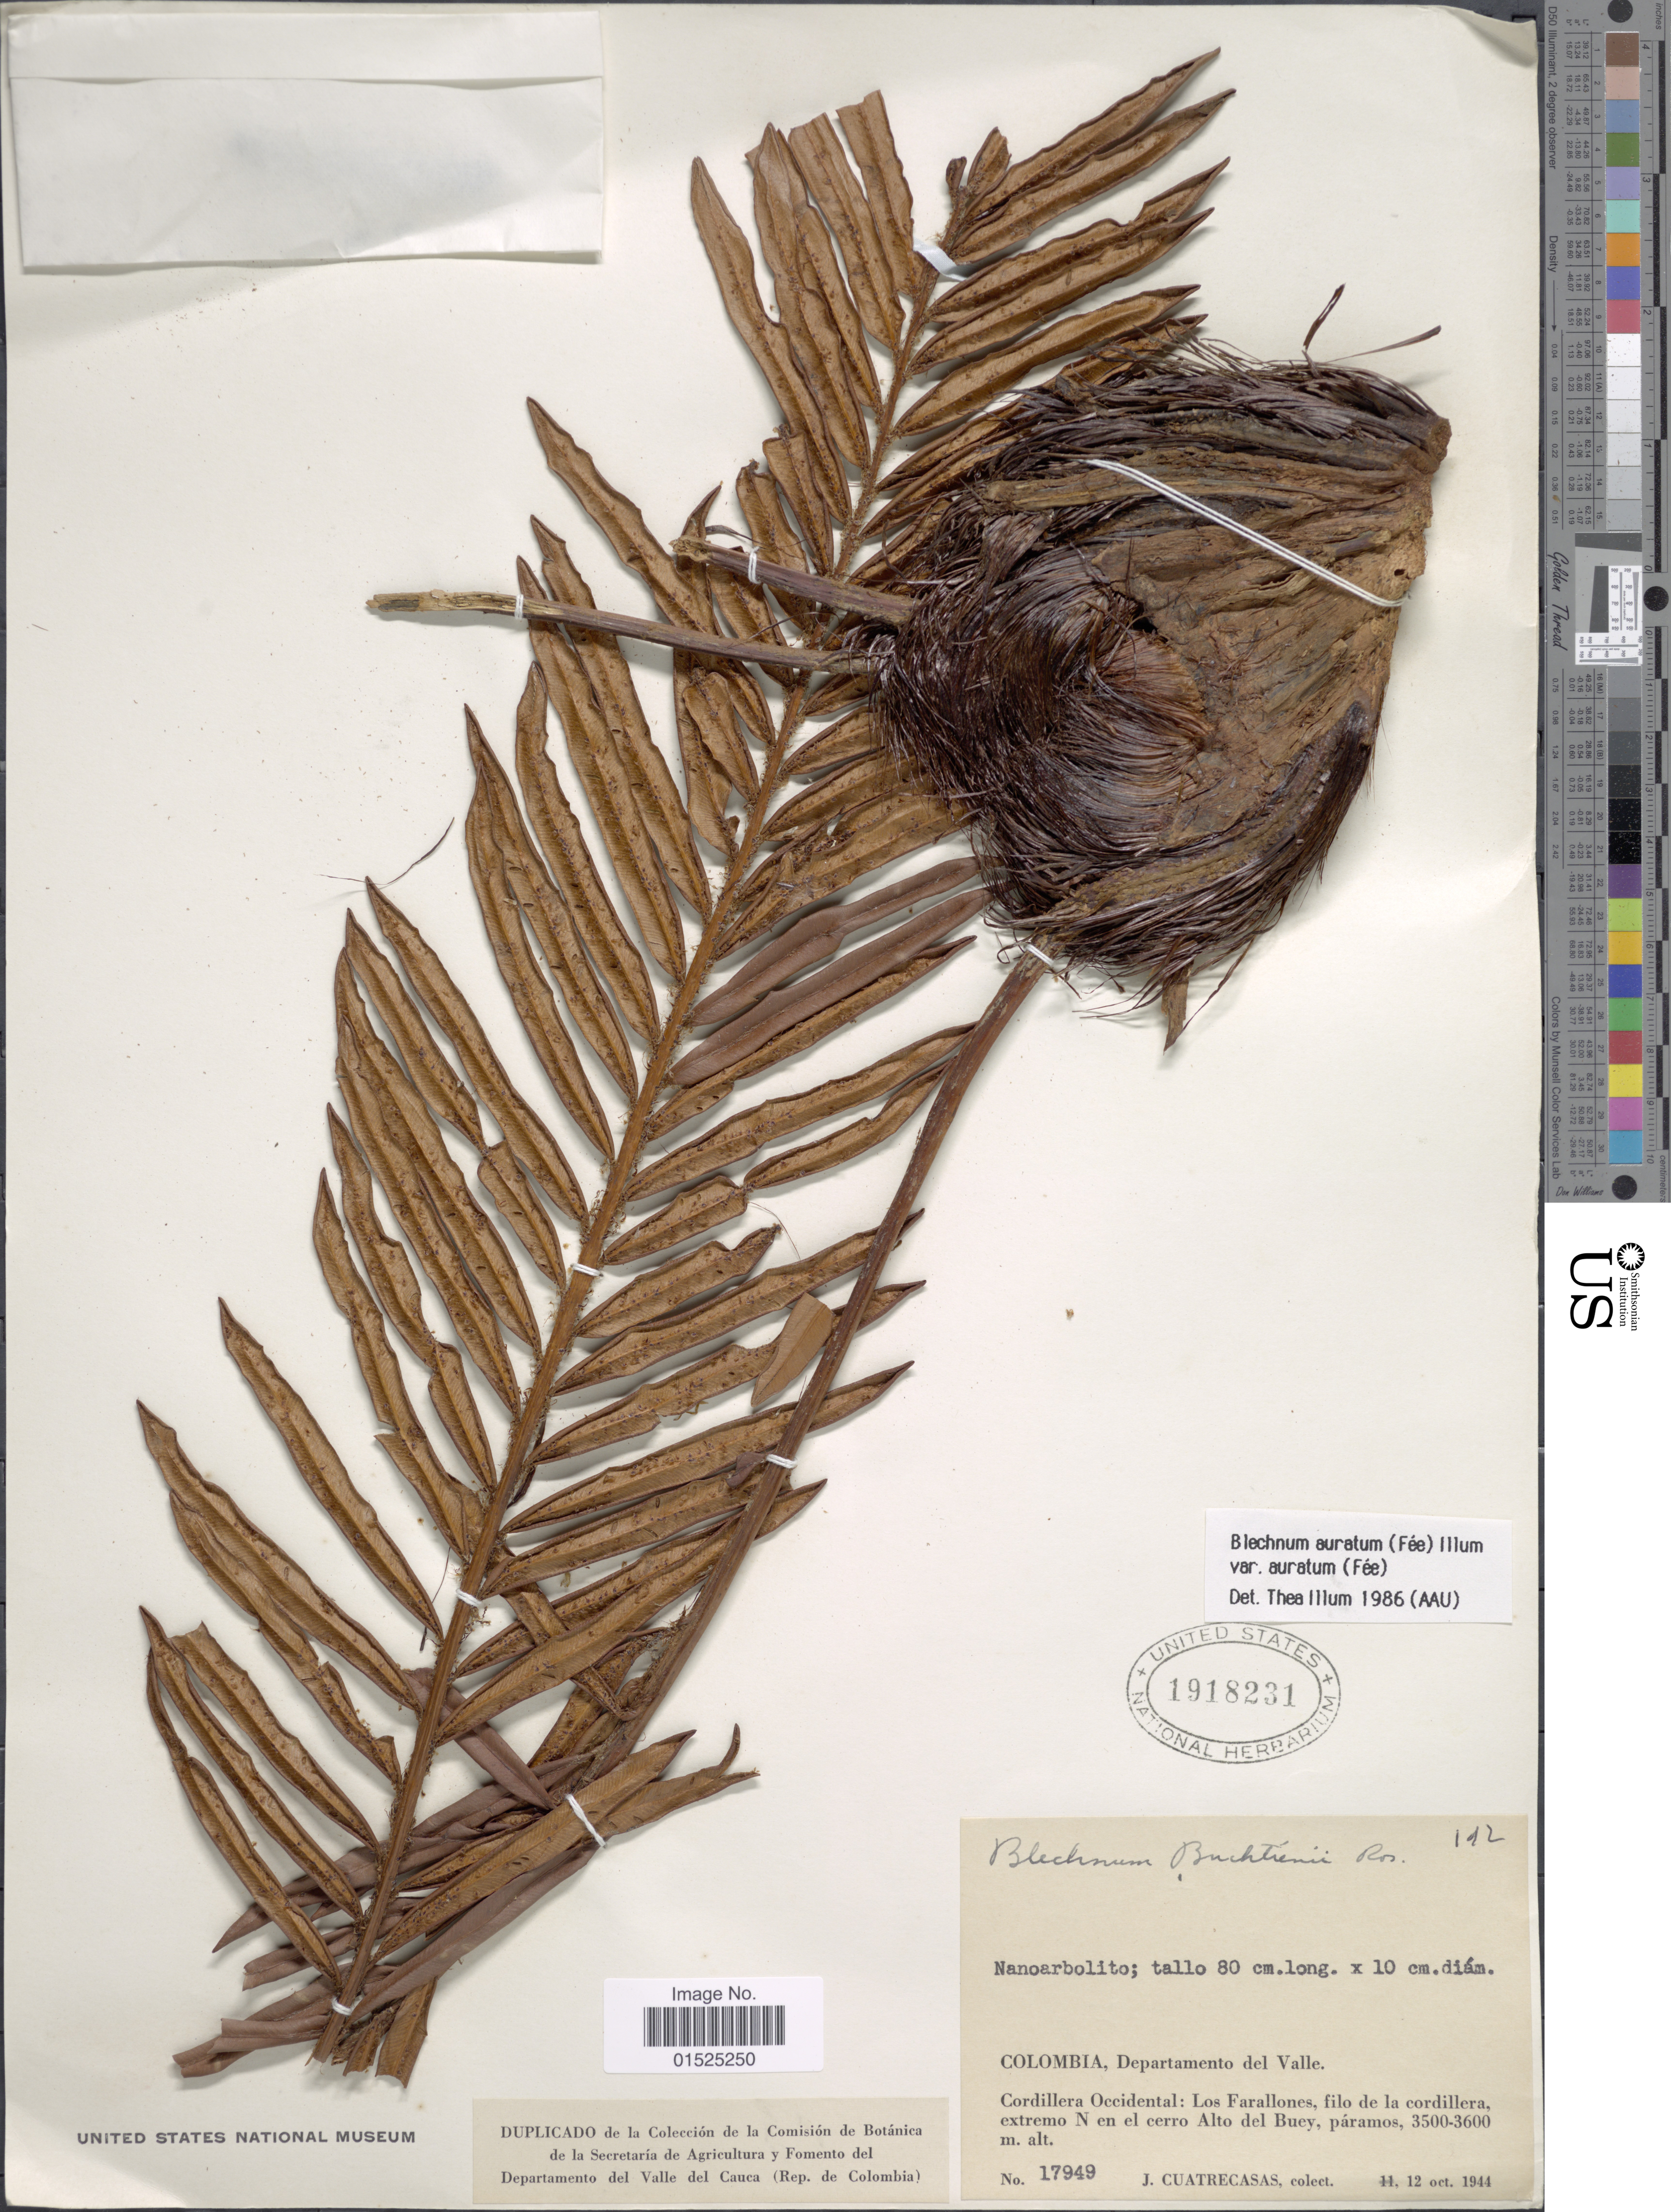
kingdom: Plantae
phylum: Tracheophyta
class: Polypodiopsida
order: Polypodiales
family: Blechnaceae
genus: Blechnum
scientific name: Blechnum auratum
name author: (Fée) R.M. Tryon & Stolze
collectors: J. Cuatrecasas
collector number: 17949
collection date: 1944-10-12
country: Colombia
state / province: Valle del Cauca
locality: Departamento Del Valle, Cordillera Occidental: Los Farallones, filo de la cordillera, extremo N en el cerro Alto del Buey, paramos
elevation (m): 3500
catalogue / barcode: US 1918231